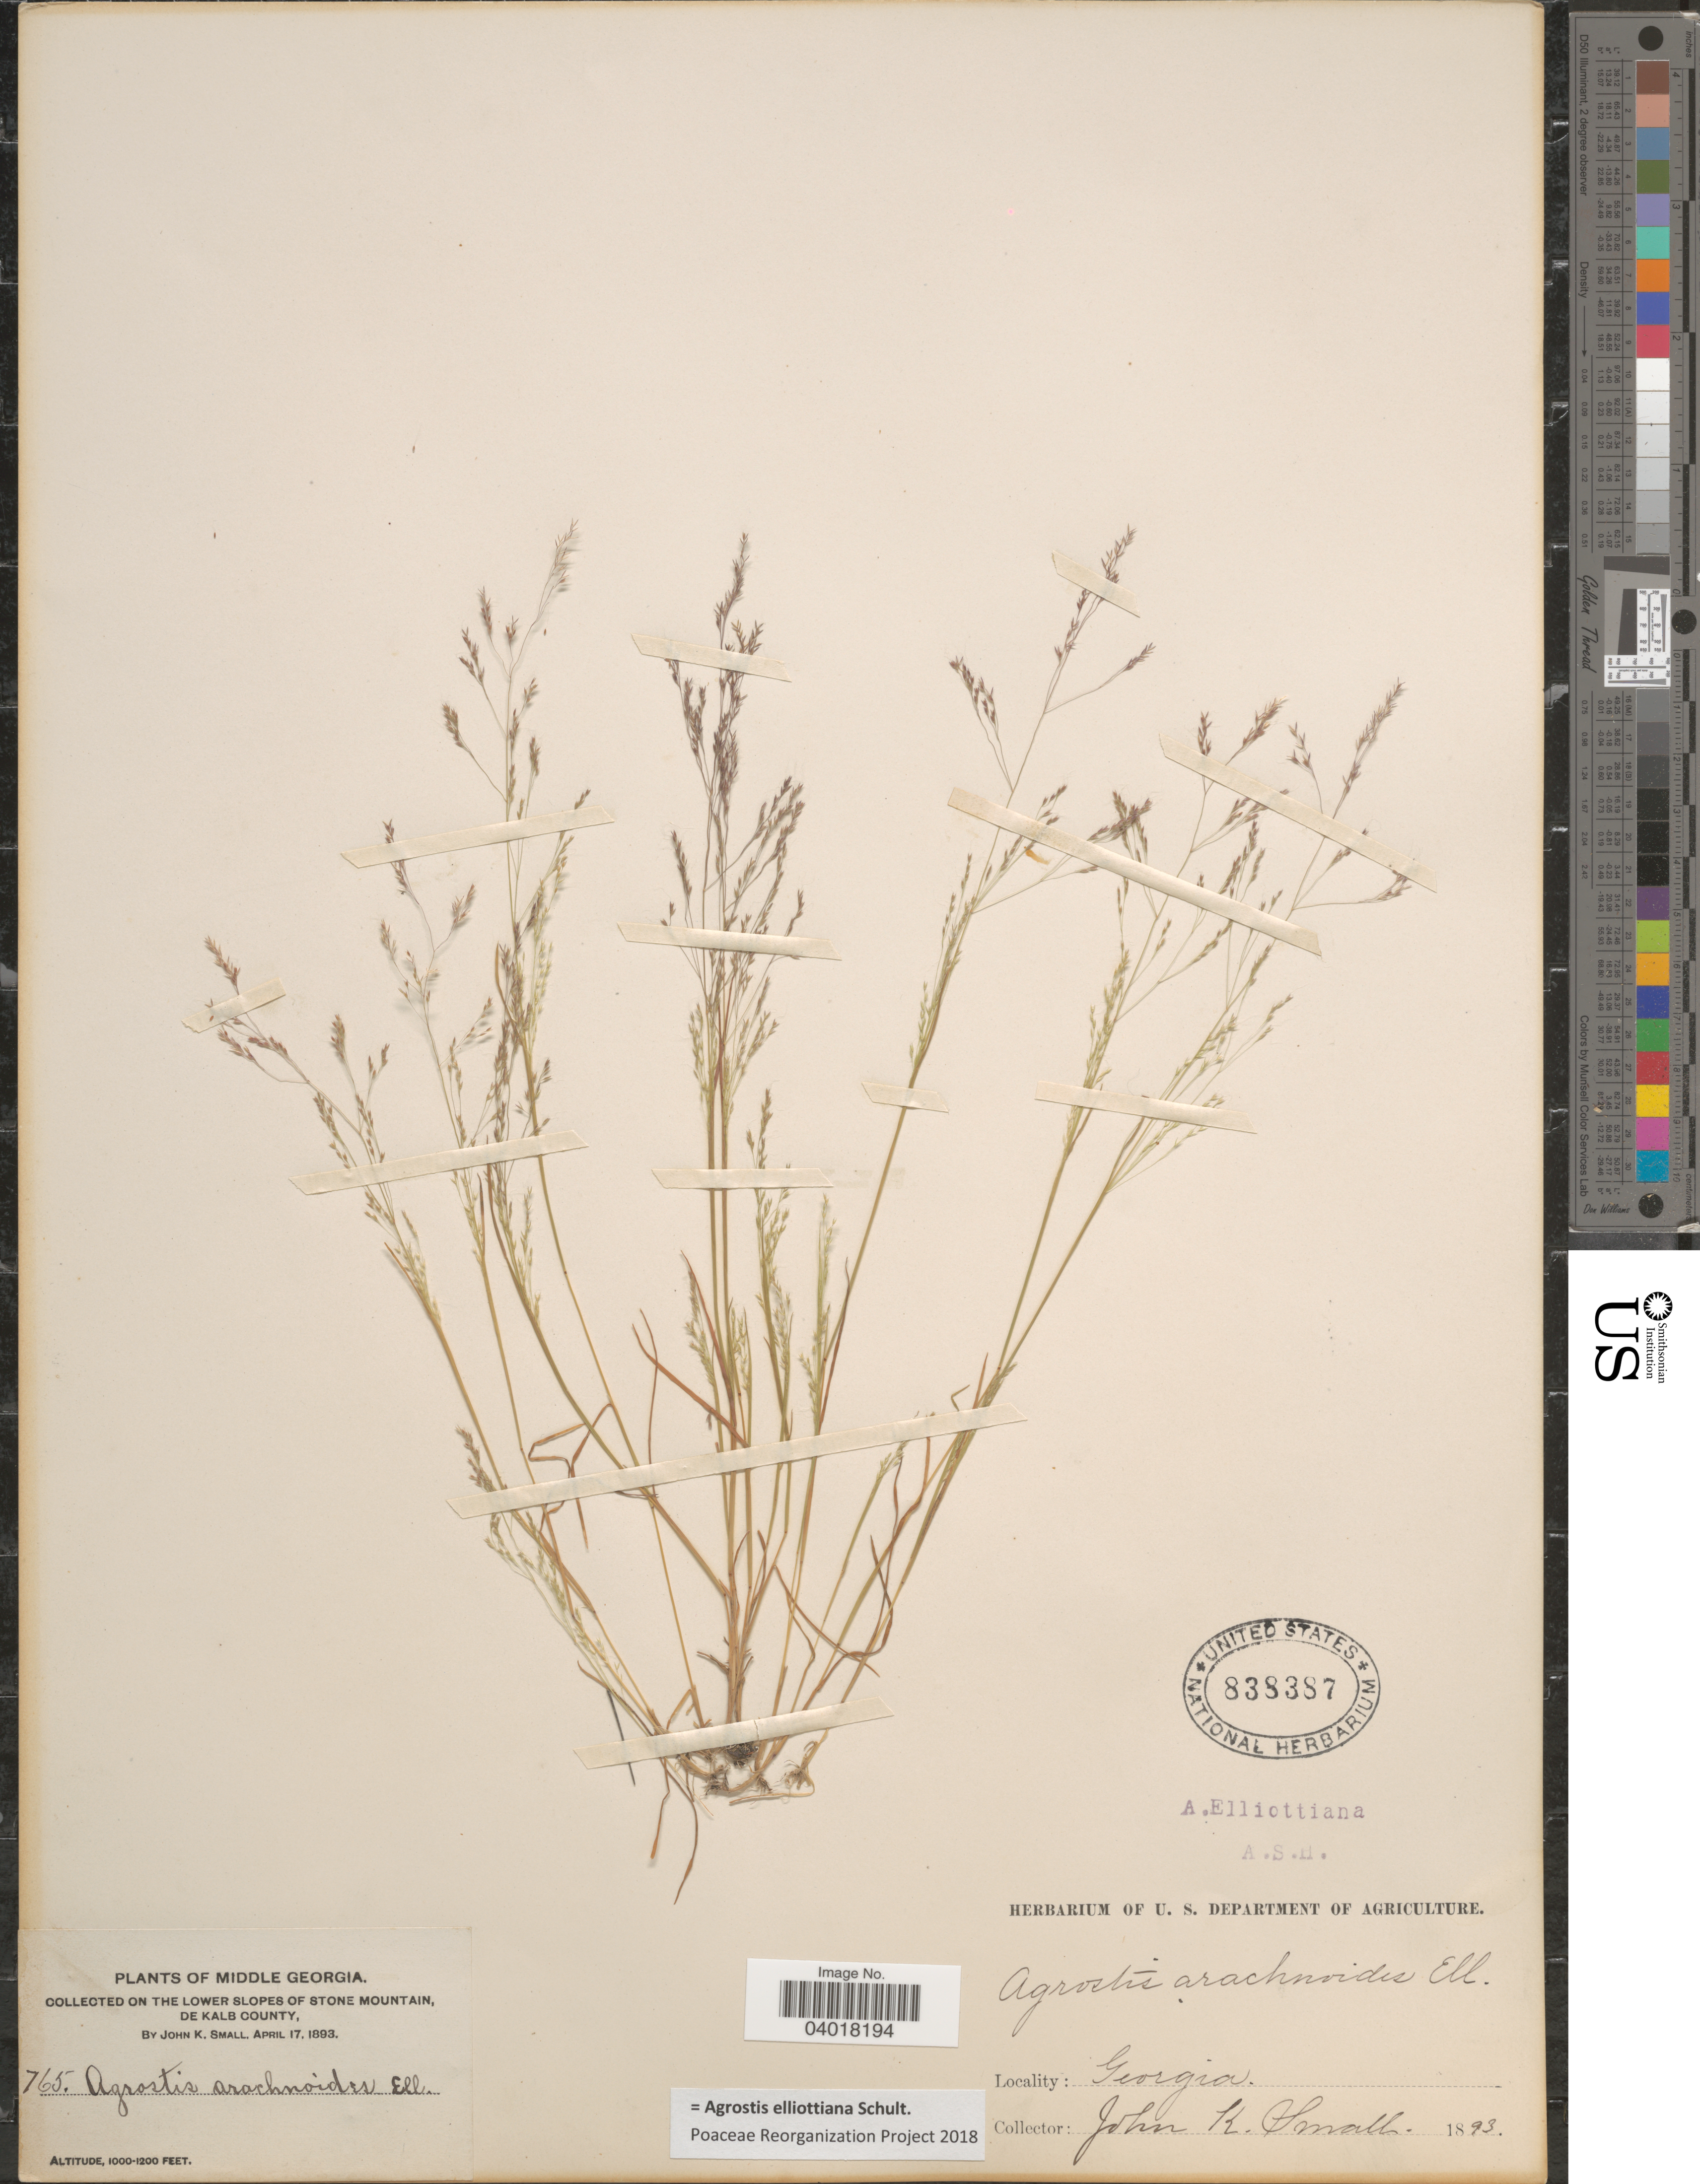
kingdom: Plantae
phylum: Tracheophyta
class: Liliopsida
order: Poales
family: Poaceae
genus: Agrostis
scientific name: Agrostis elliottiana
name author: Schult.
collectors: J. K. Small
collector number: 765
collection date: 1893-04-17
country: United States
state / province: Georgia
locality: Middle Georgia. On the lower slopes of Stone Mountain, De Kalb County.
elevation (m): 305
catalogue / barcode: US 838387